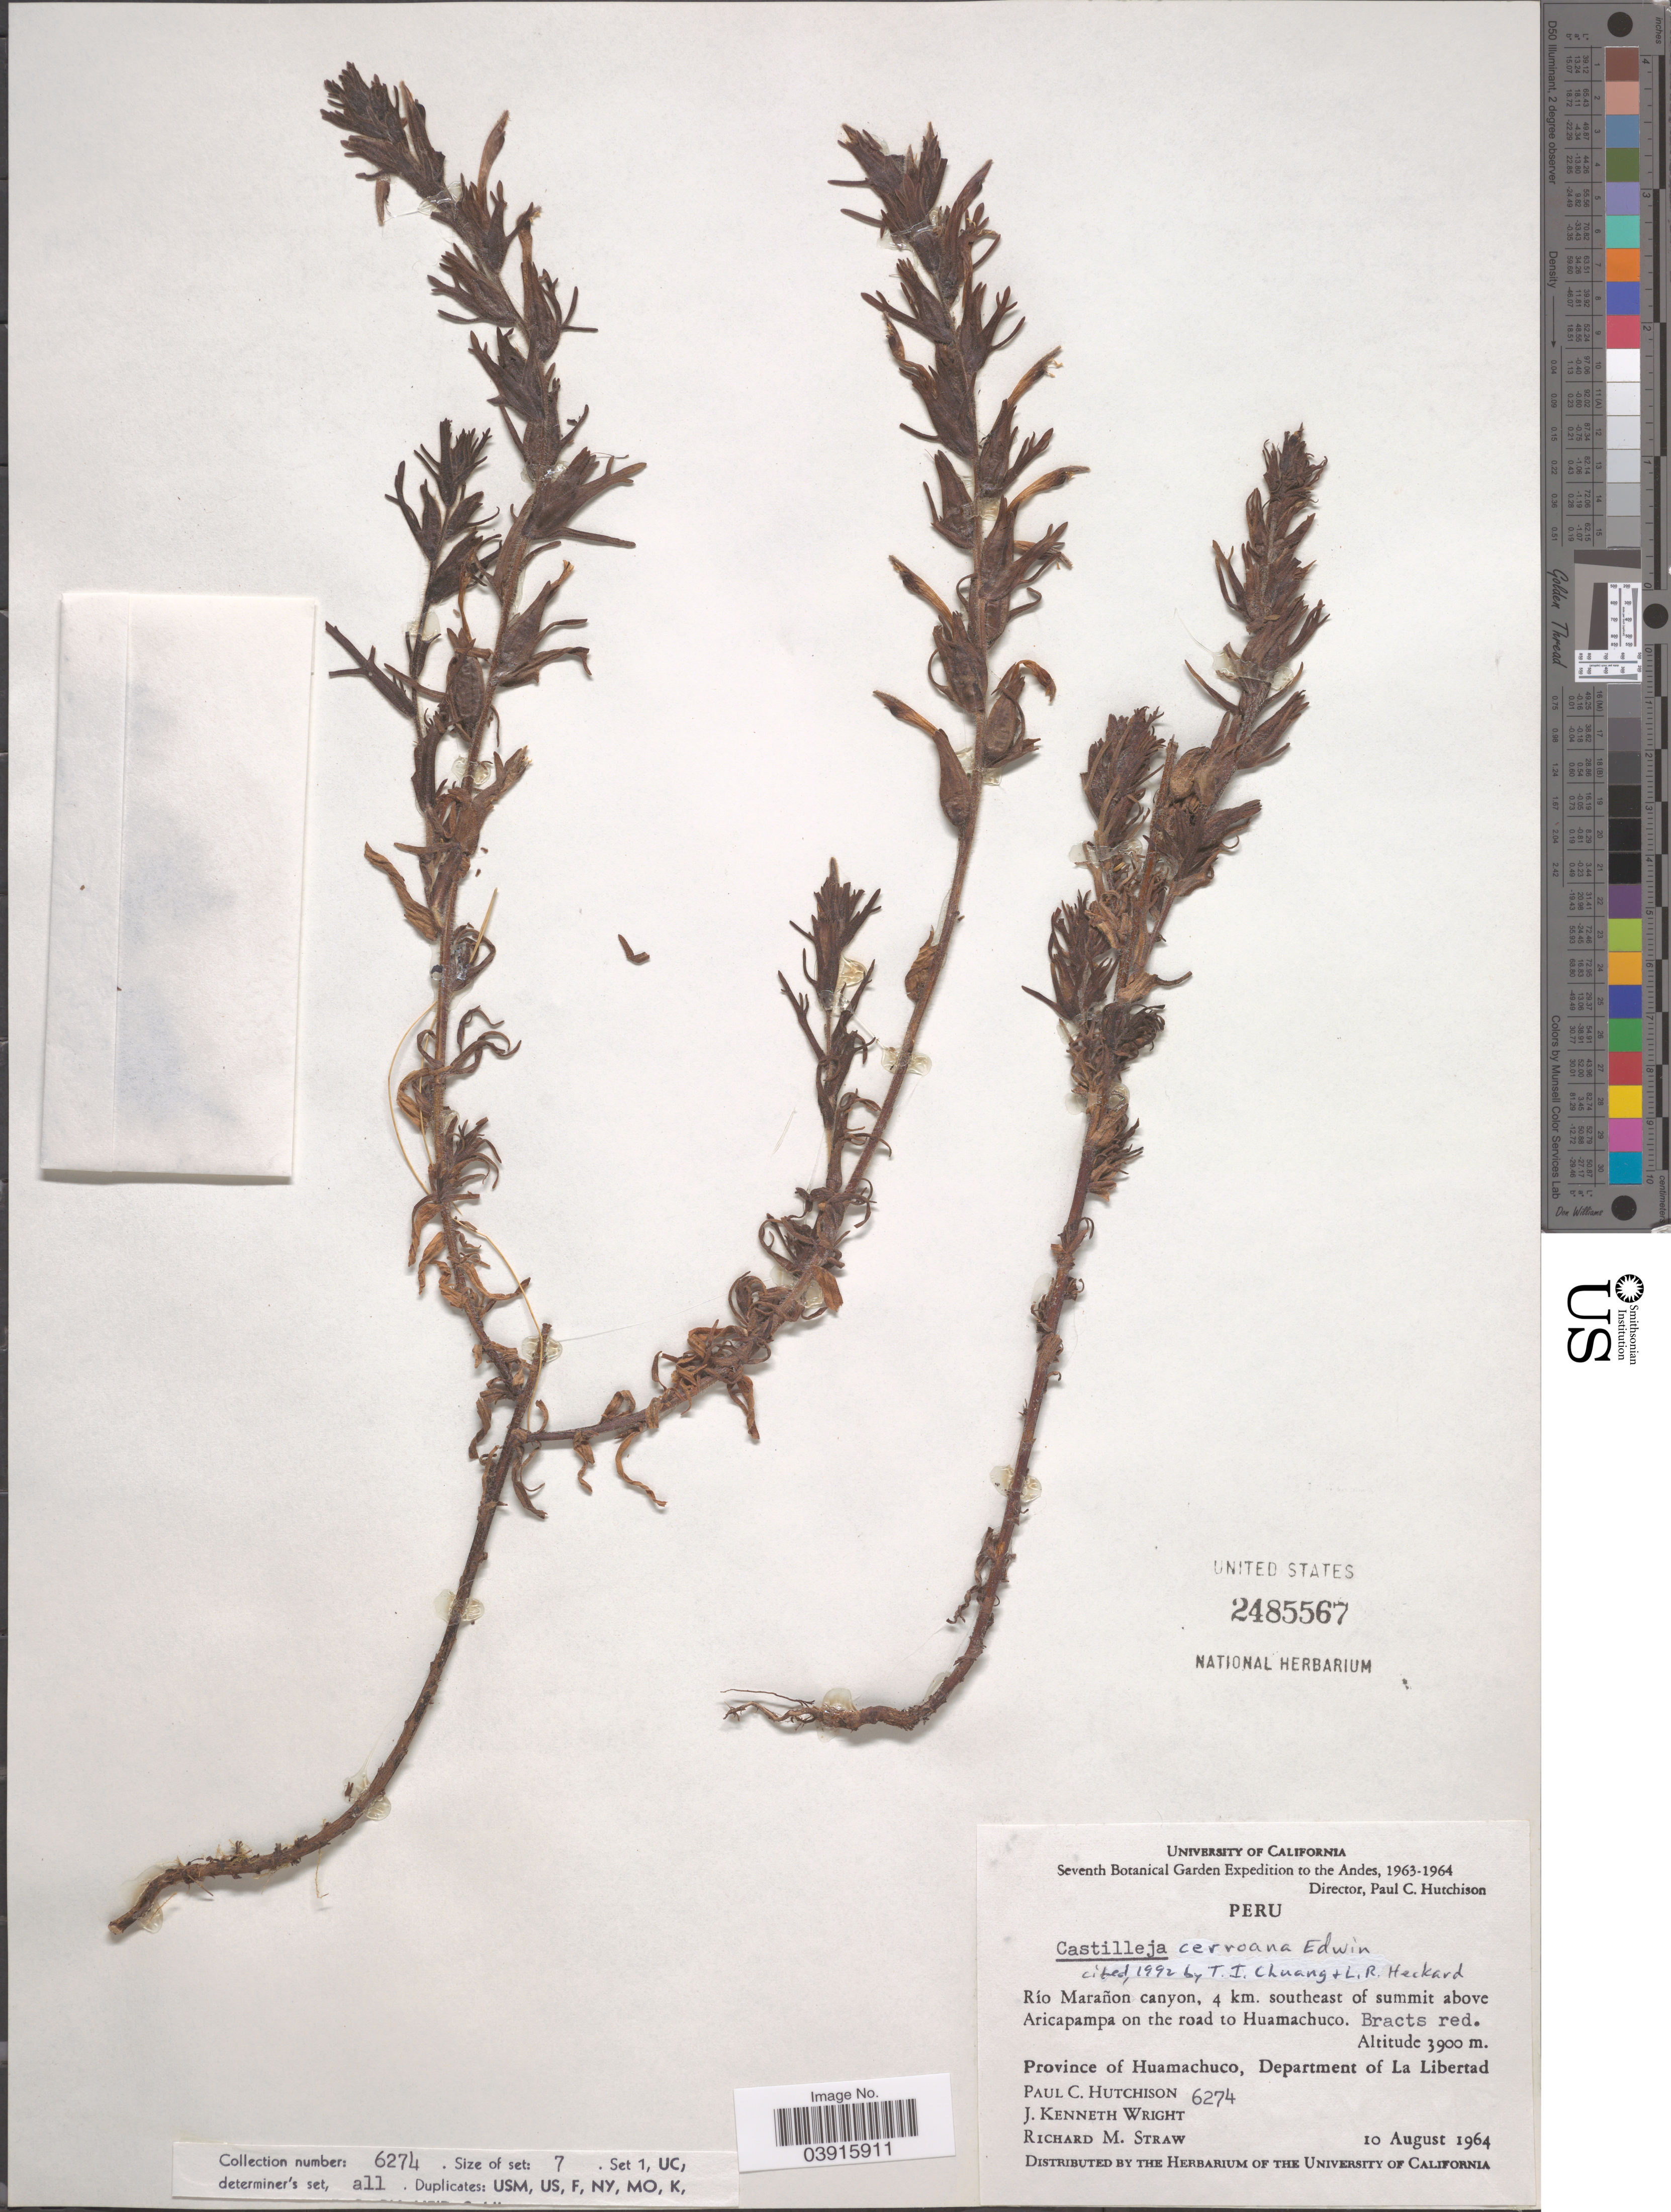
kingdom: Plantae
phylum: Tracheophyta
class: Magnoliopsida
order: Lamiales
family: Orobanchaceae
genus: Castilleja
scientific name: Castilleja cerroana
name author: Edwin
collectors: P. C. Hutchison, J. K. Wright & R. M. Straw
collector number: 6274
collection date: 1964-08-10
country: Peru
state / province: La Libertad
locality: The Andes. Río Marañon canyon, 4 km. southeast of summit above Aricapampa on the road to Huamachuco. Province of Huamachuco, Department of La Libertad.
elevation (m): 3900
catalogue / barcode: US 2485567